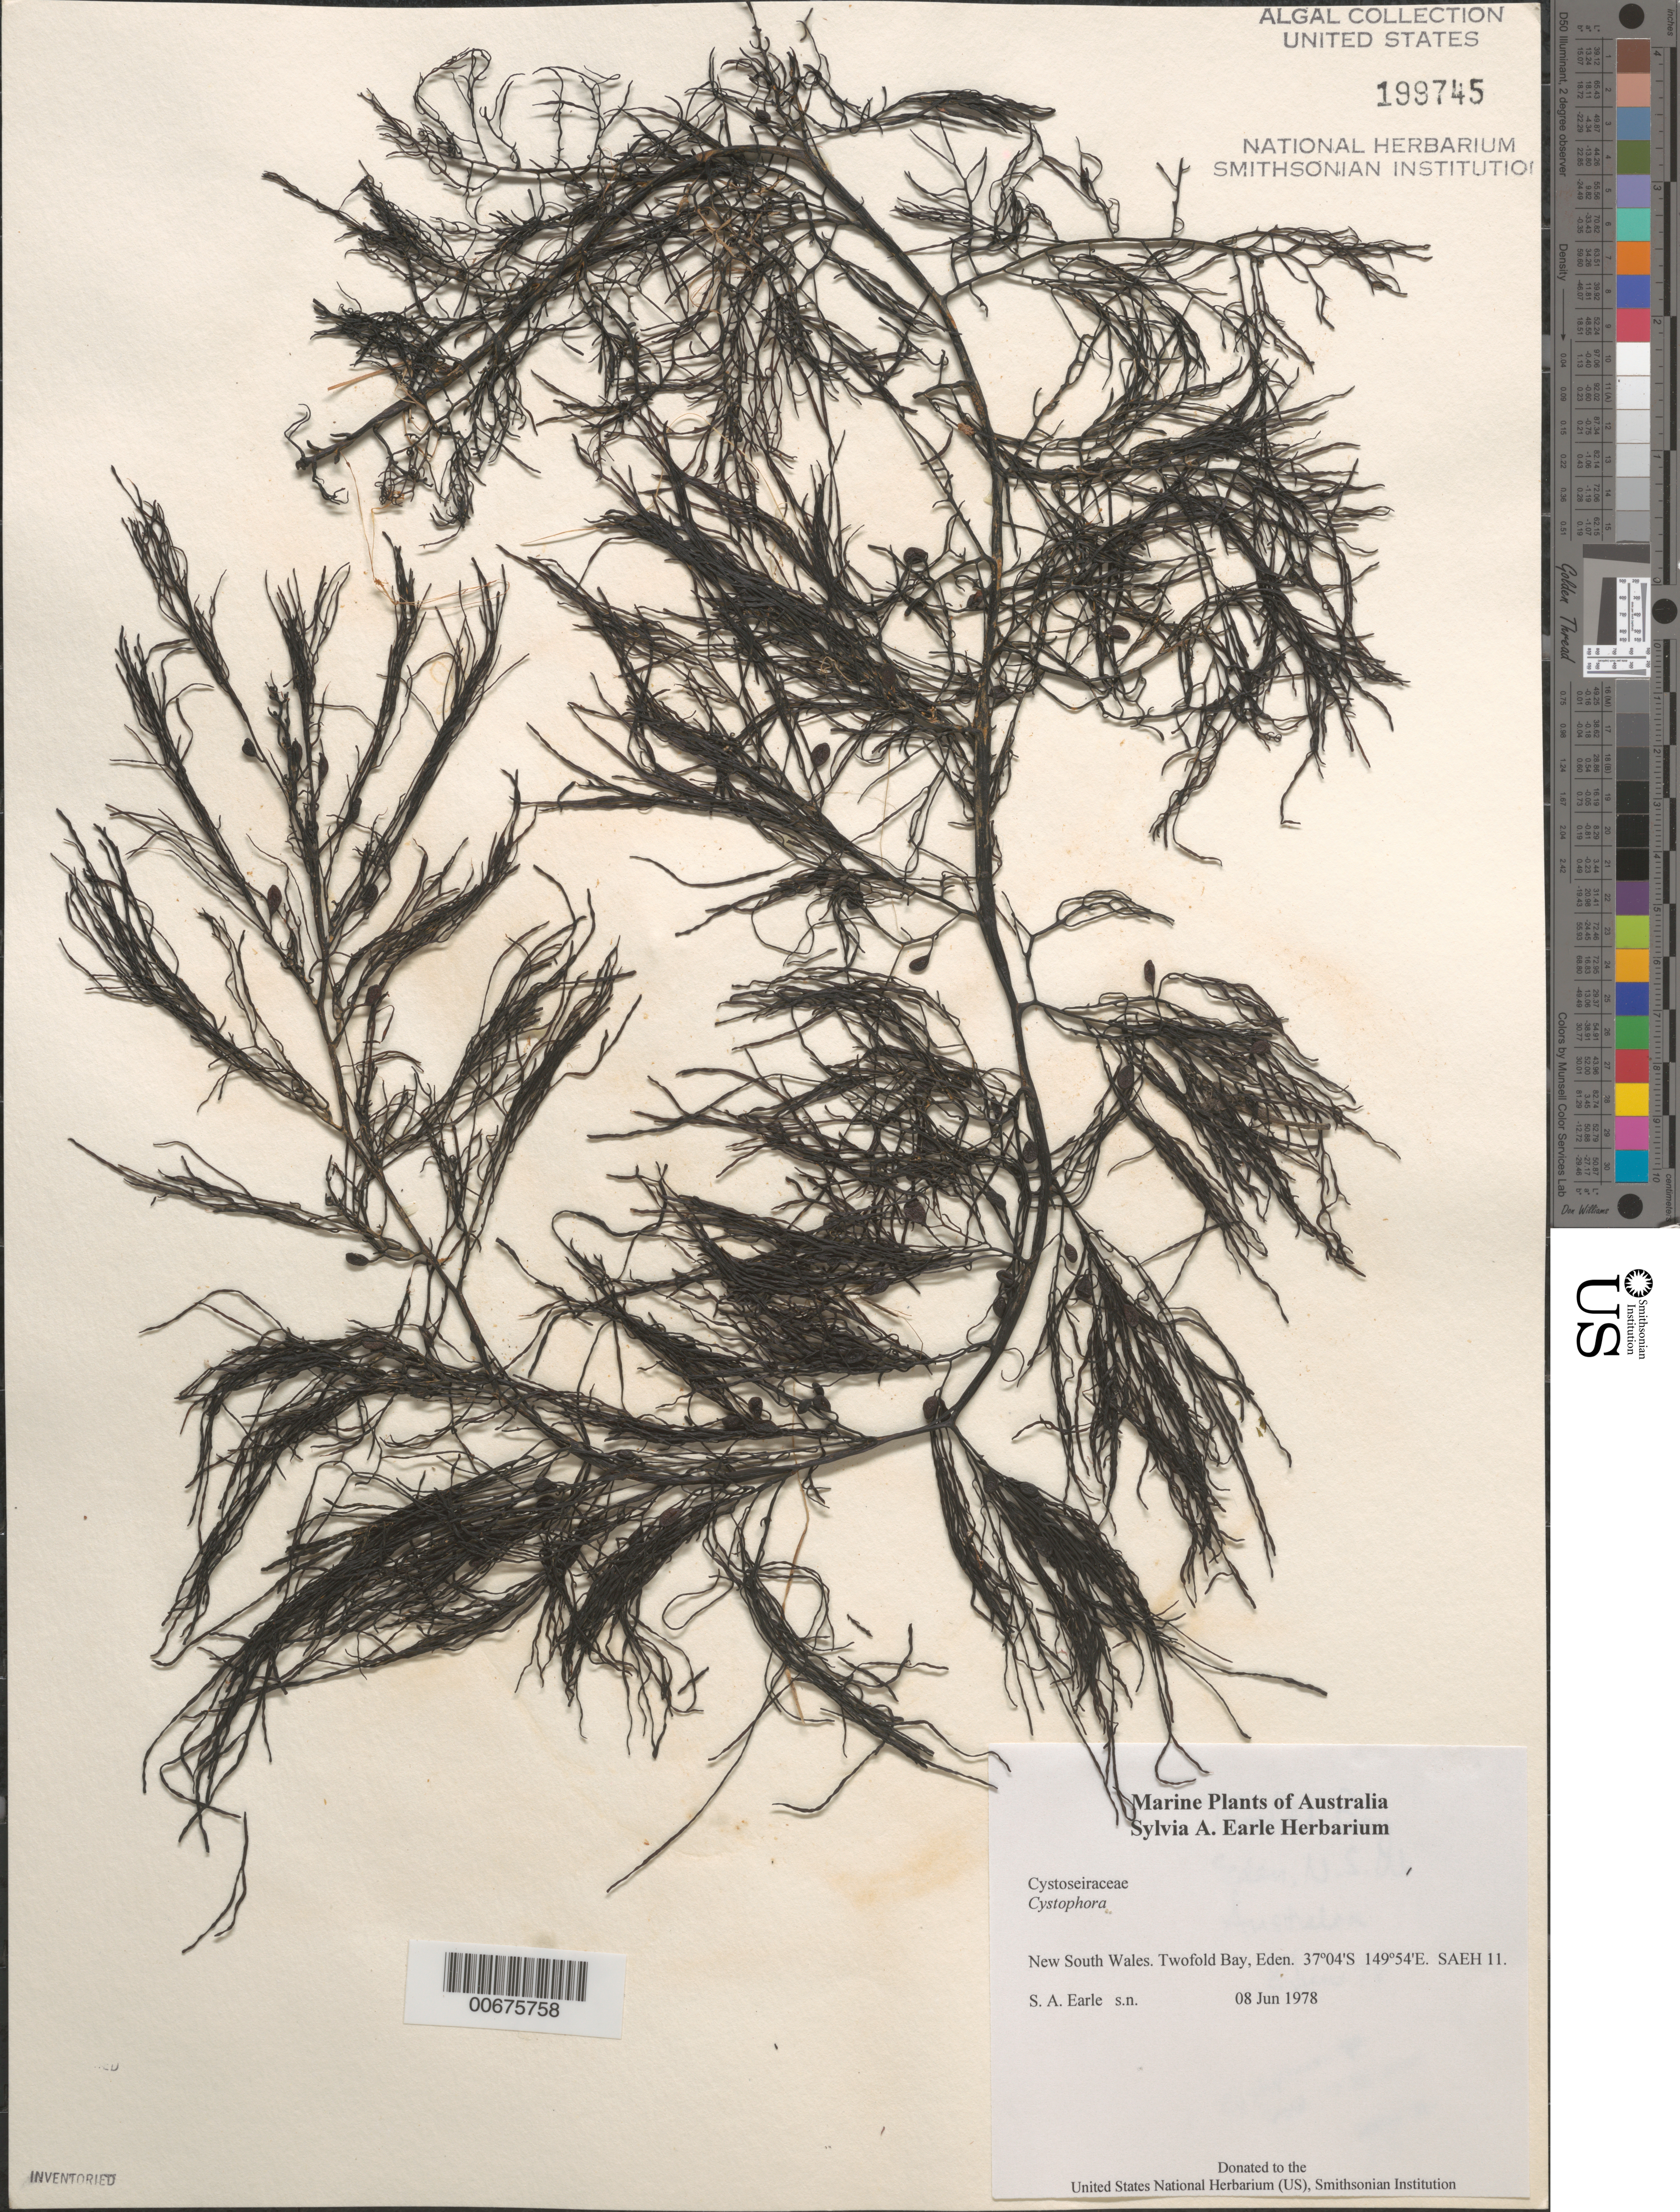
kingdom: Chromista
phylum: Ochrophyta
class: Phaeophyceae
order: Fucales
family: Sargassaceae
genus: Cystophora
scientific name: Cystophora sp.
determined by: Earle, S. A.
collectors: S. A. Earle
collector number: Saeh 11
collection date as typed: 08 Jun 1978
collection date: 1978-06-08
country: Australia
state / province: New South Wales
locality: Twofold Bay, Eden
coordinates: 37 04' S, 149 54' E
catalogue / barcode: US 199745